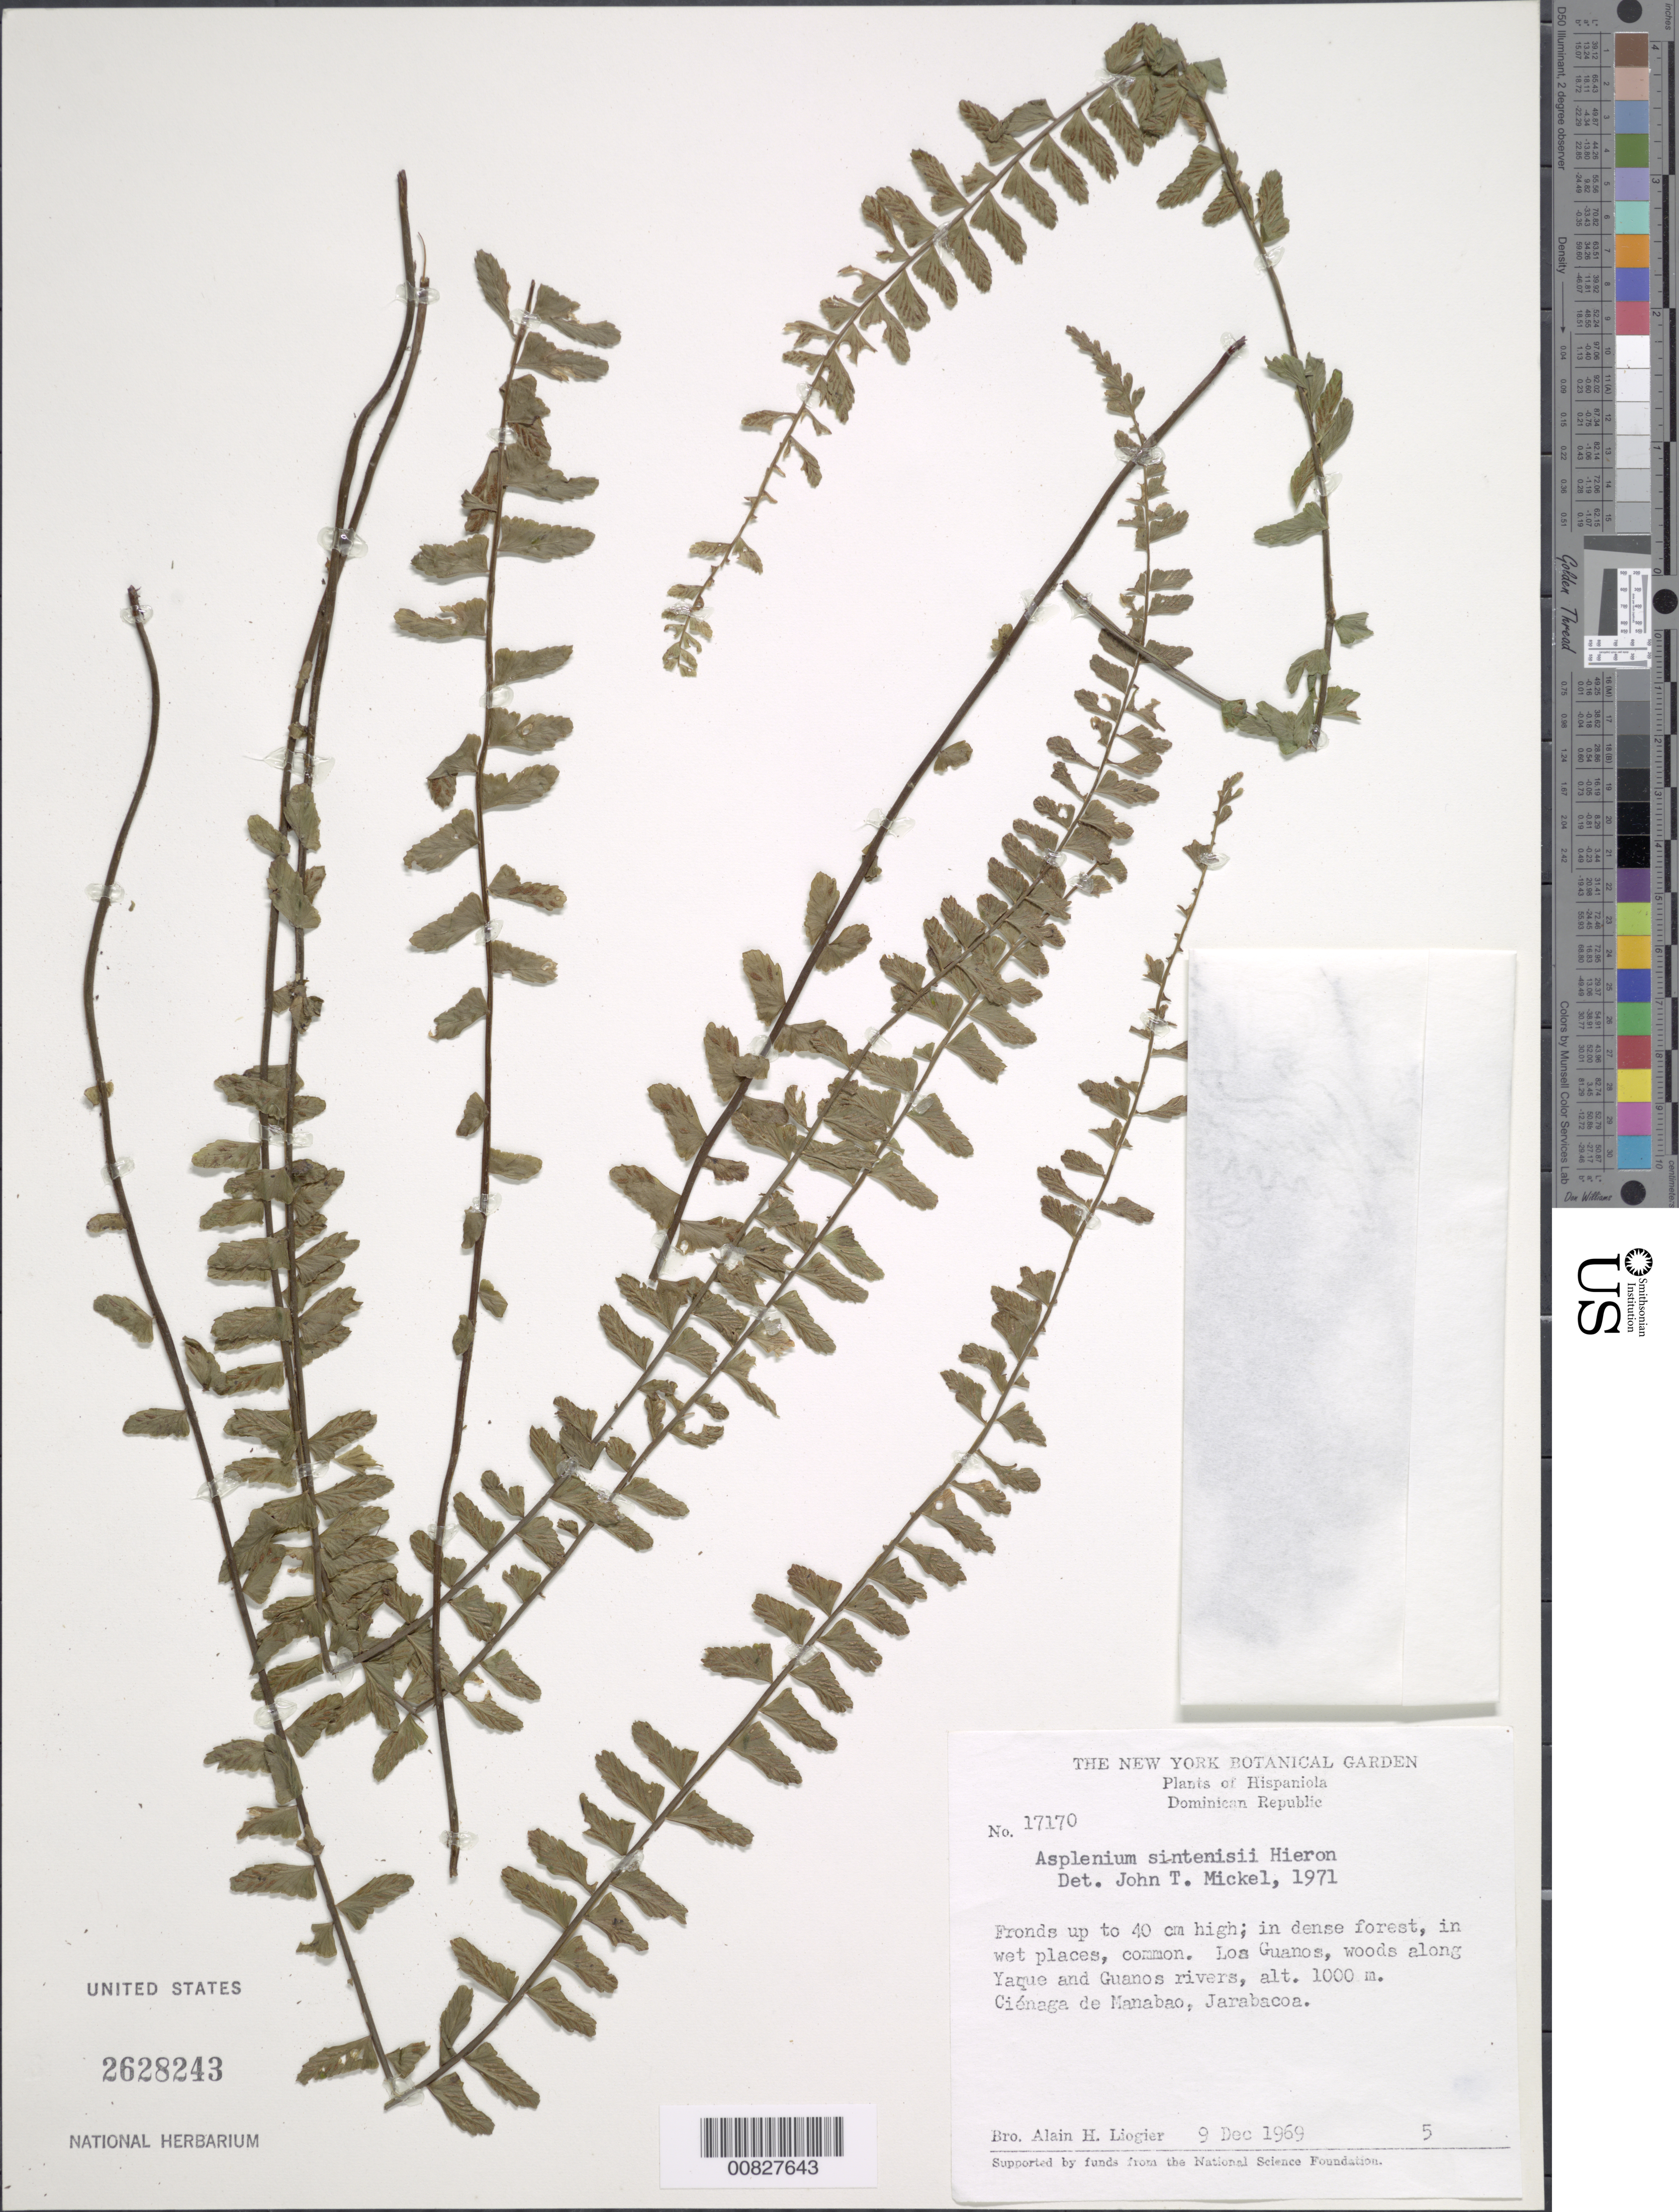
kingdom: Plantae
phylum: Tracheophyta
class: Polypodiopsida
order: Polypodiales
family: Aspleniaceae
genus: Asplenium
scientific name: Asplenium rhomboidale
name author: Desv.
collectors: A. H. Liogier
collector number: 17170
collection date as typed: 09 Dec 1969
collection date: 1969-12-09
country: Dominican Republic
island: Hispaniola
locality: Los Guanos, along Yaque and Guanos rivers, Ciénaga de Manabao, Jarabacoa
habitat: Dense forest, in wet places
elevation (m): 1000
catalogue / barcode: US 2628243